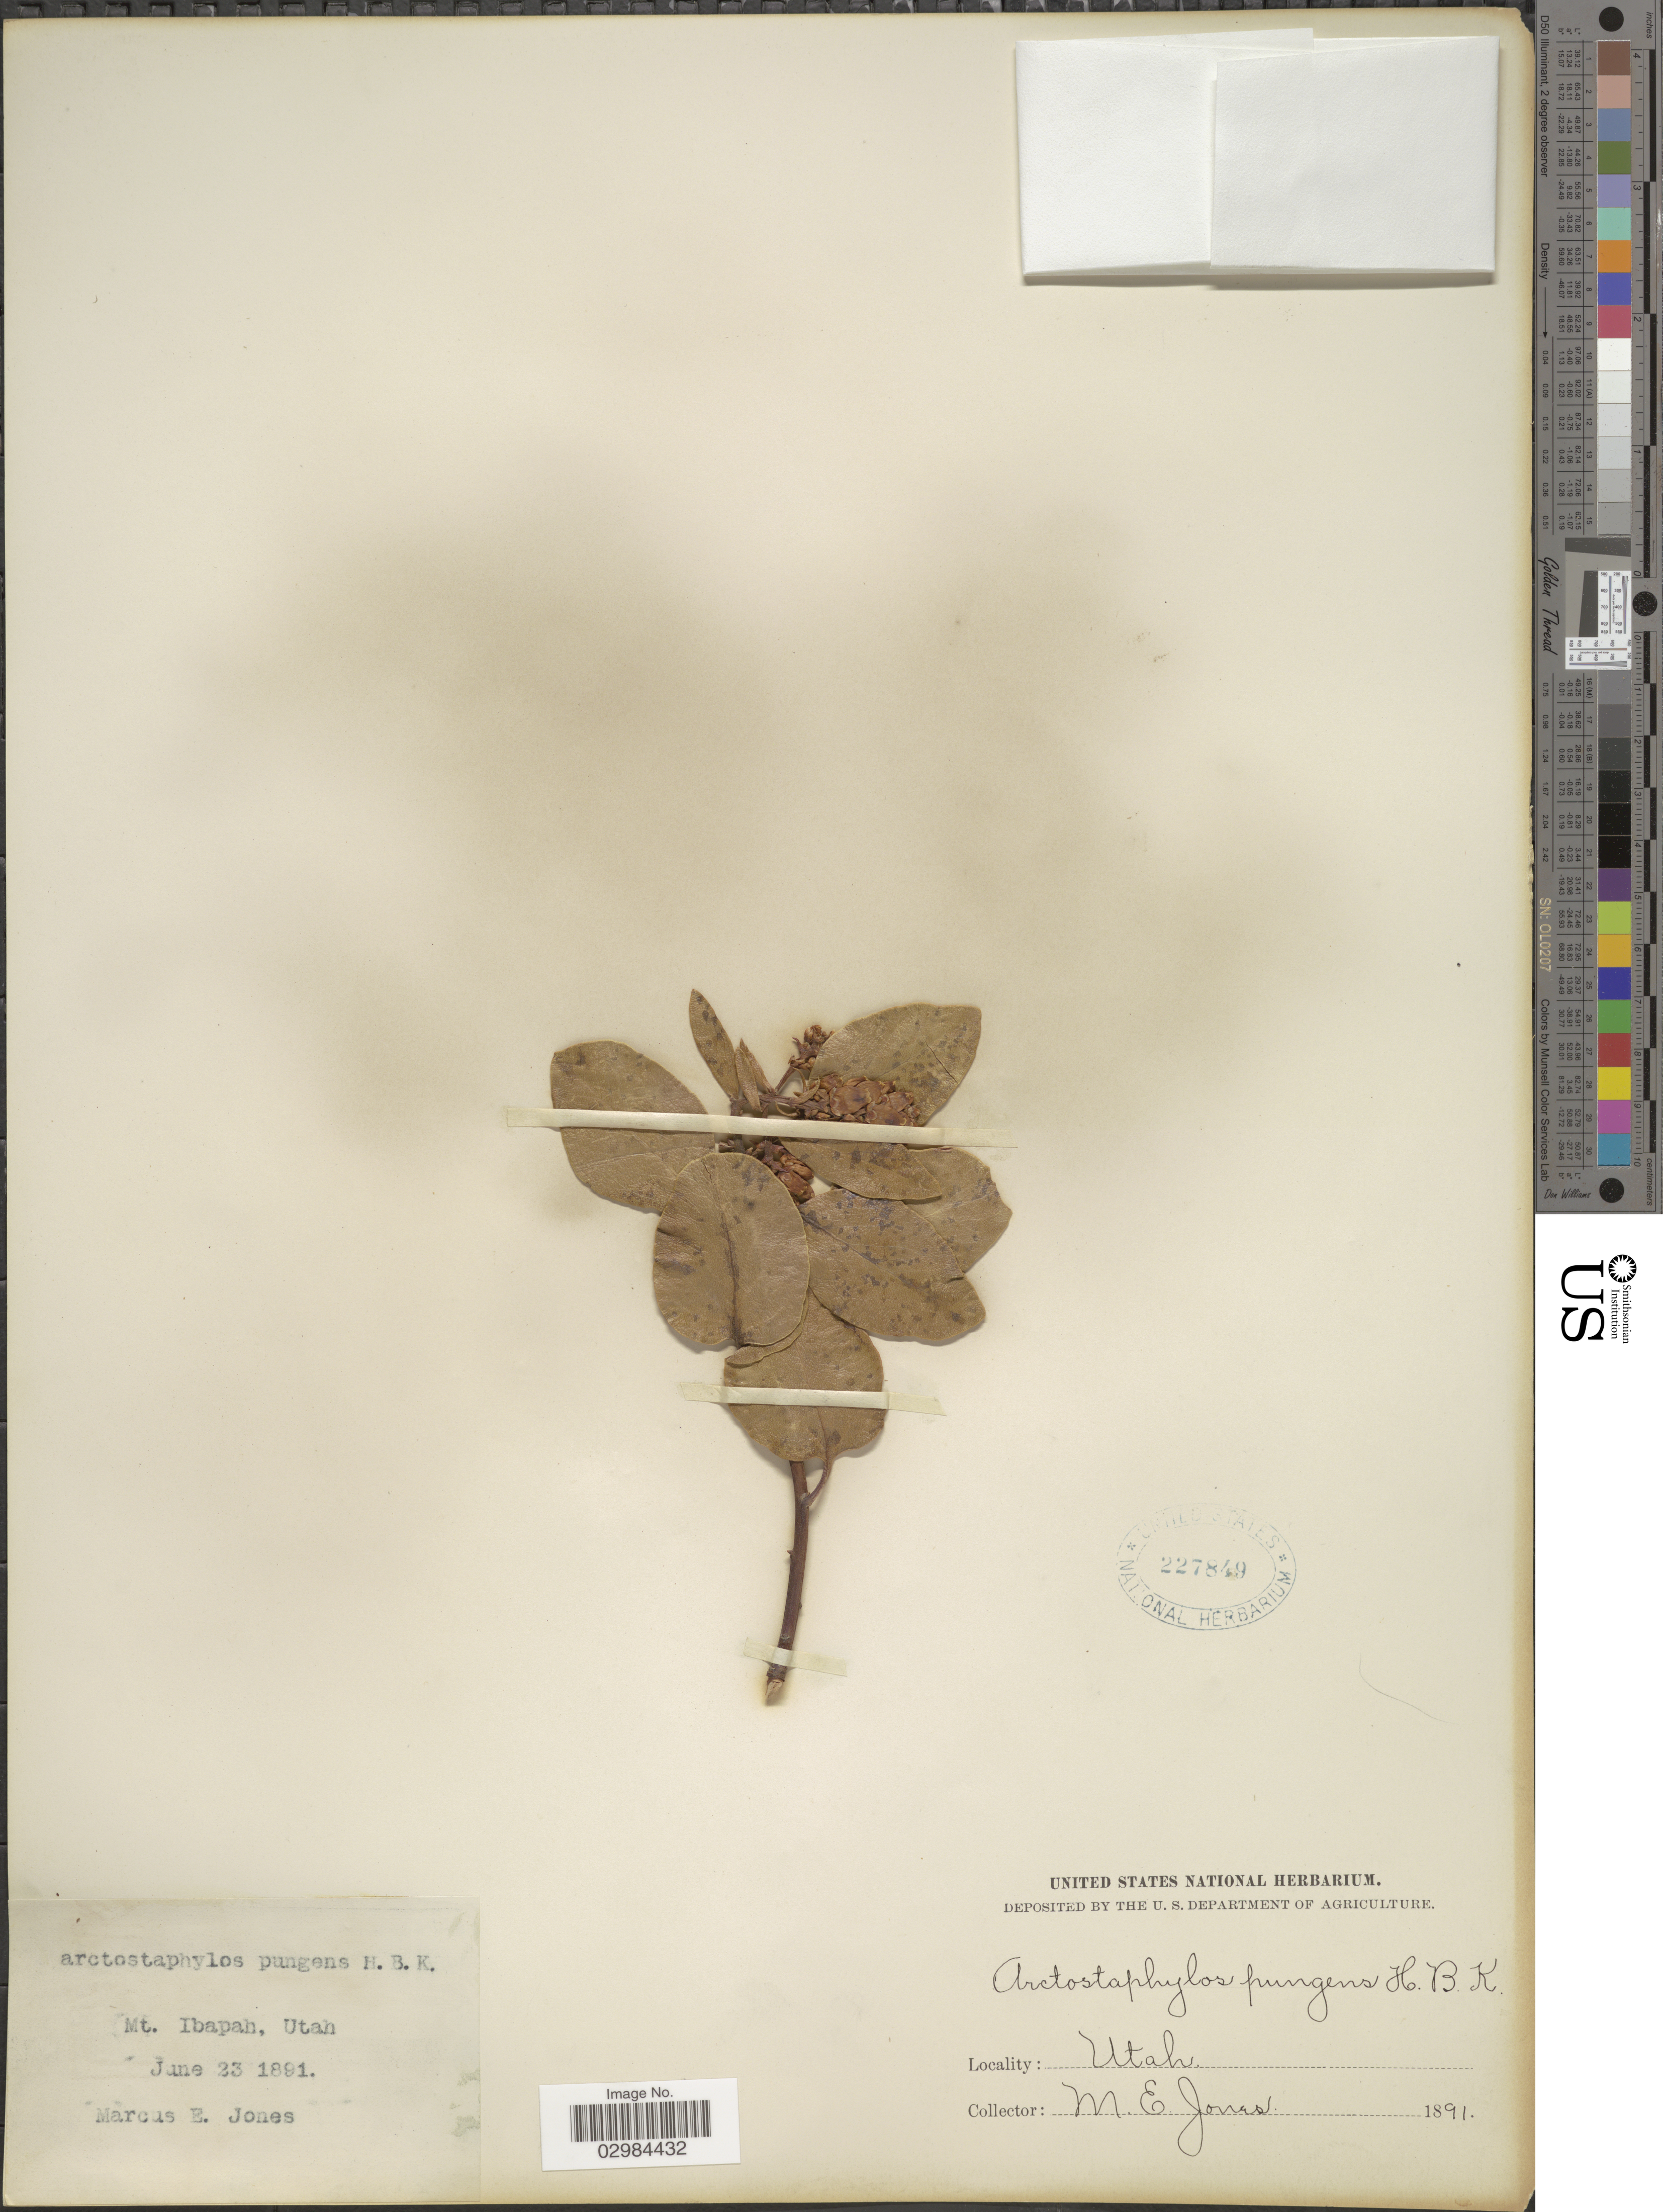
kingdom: Plantae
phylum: Tracheophyta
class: Magnoliopsida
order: Ericales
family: Ericaceae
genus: Arctostaphylos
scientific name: Arctostaphylos platyphylla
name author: (A. Gray) Kuntze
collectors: M. E. Jones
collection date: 1891-06-23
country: United States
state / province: Utah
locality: Mt. Ibapah.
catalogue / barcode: US 227849